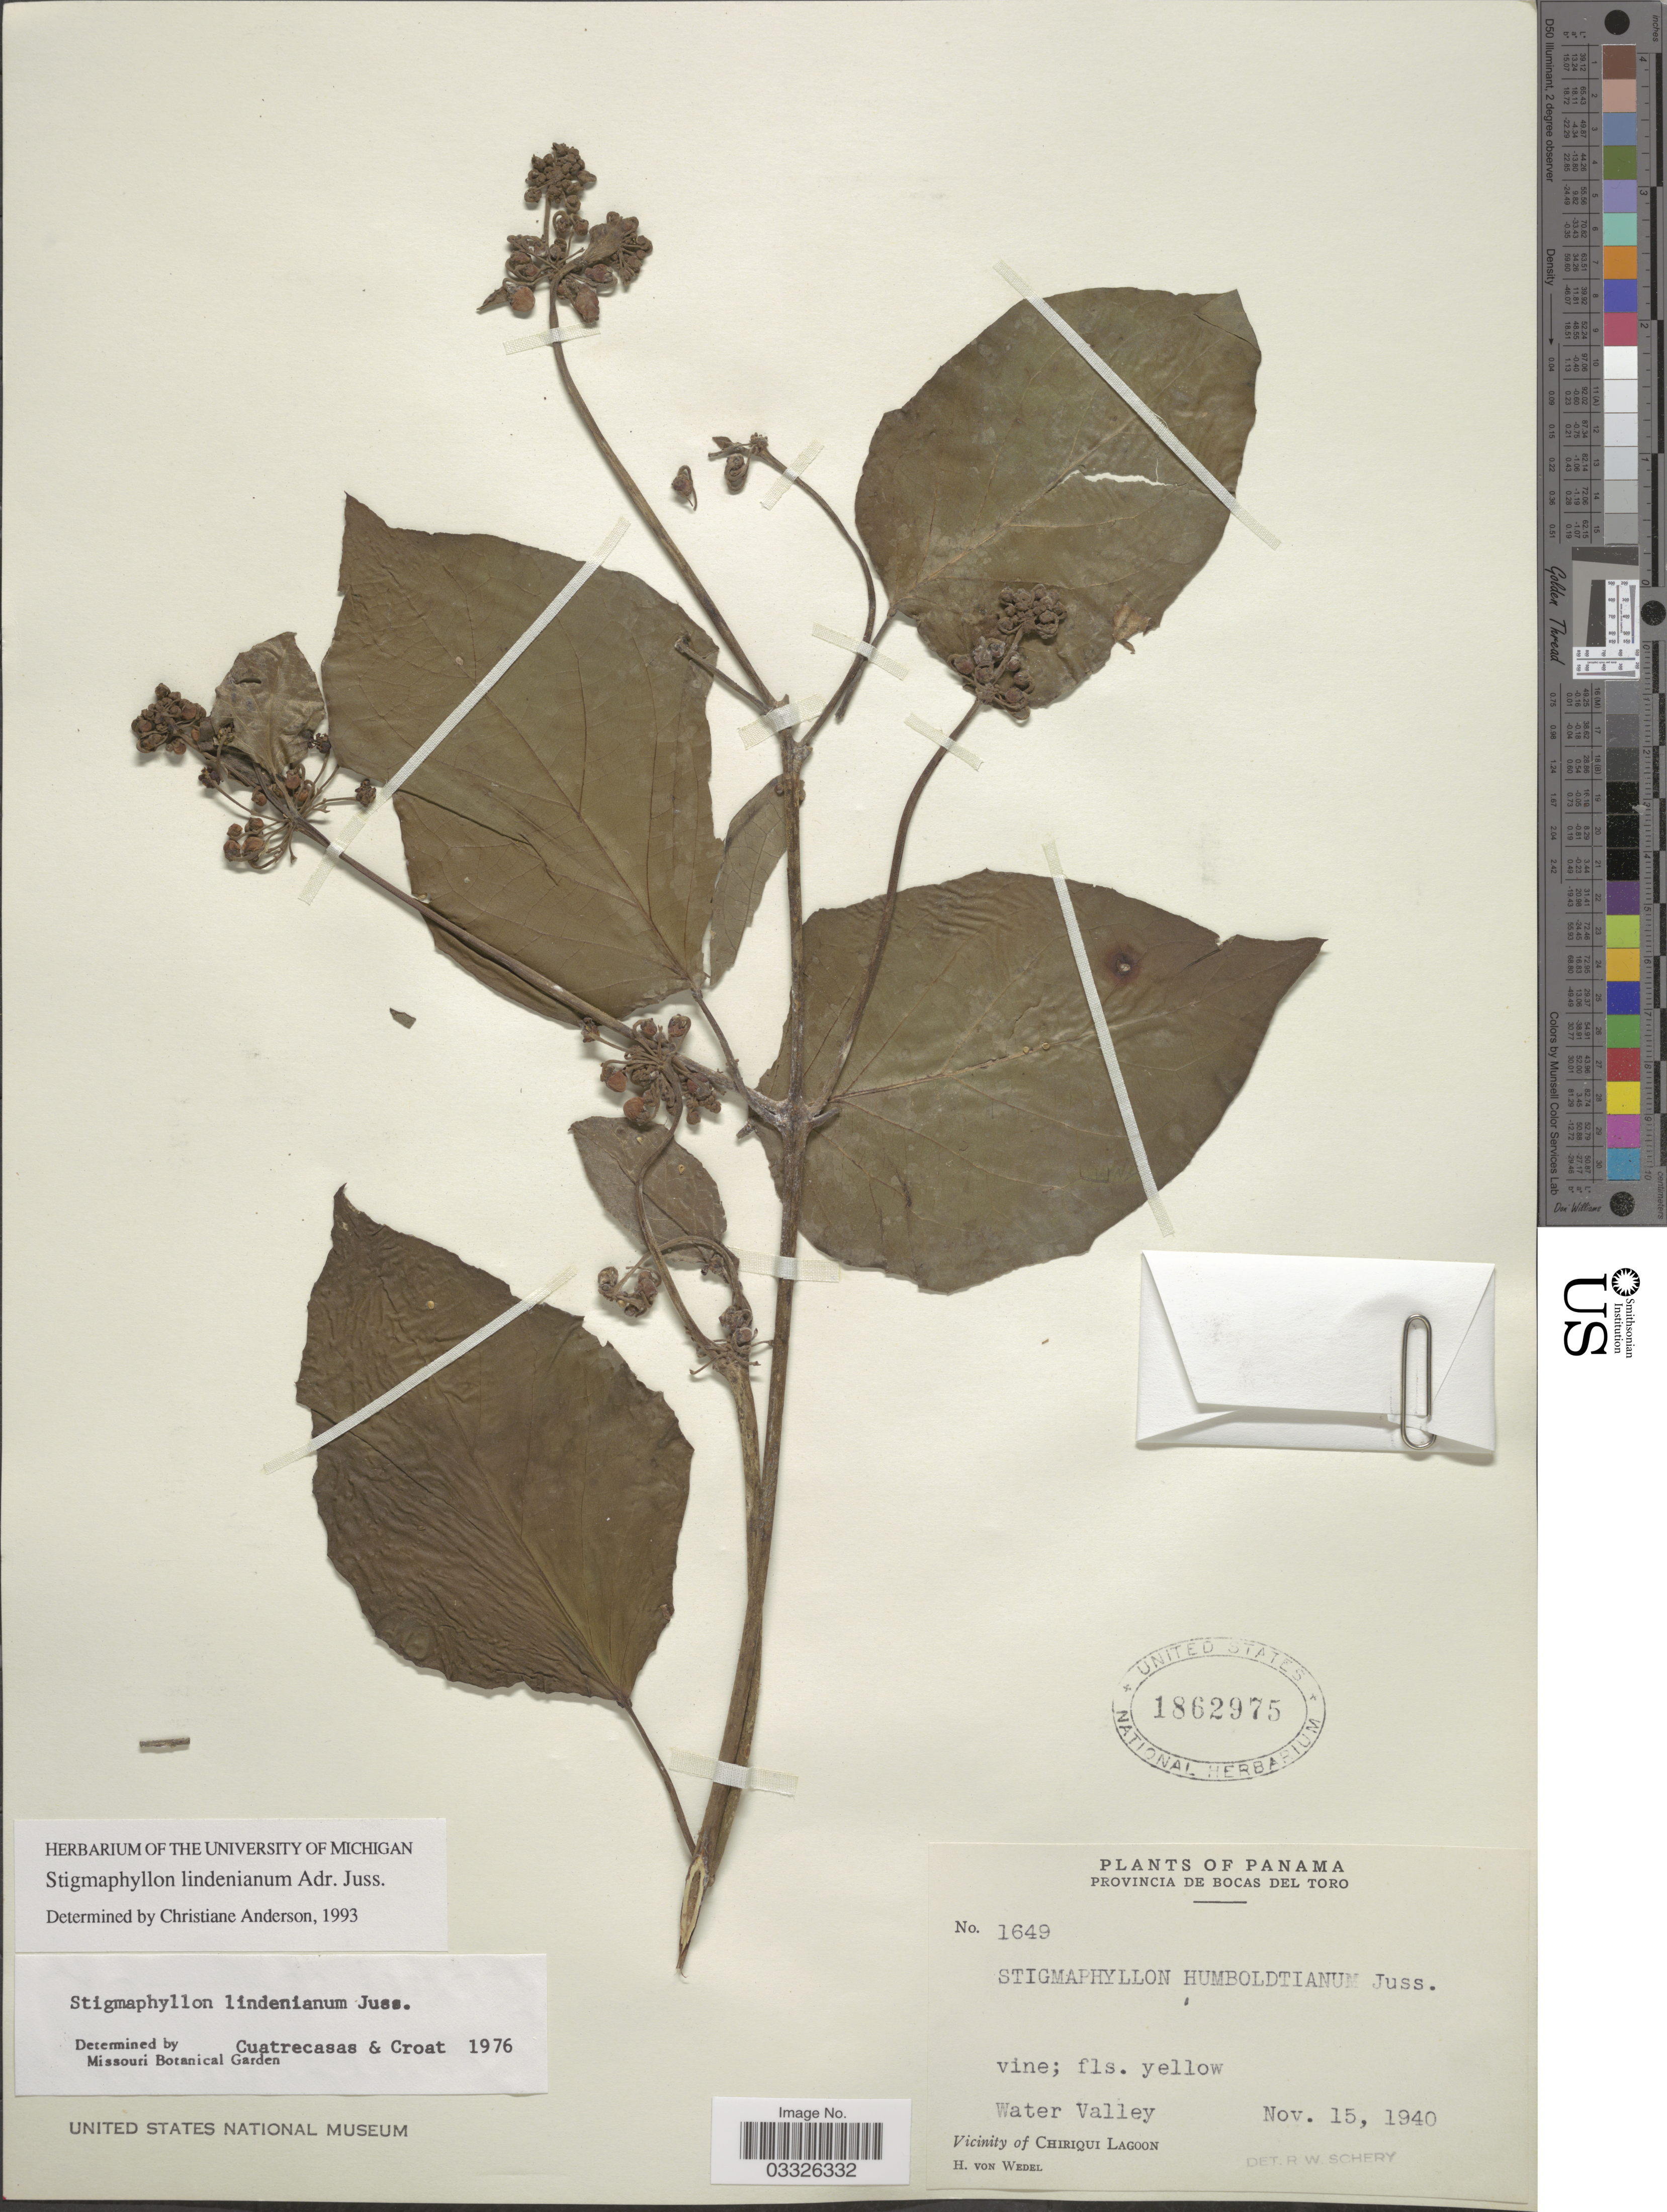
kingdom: Plantae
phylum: Tracheophyta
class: Magnoliopsida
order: Malpighiales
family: Malpighiaceae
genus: Stigmaphyllon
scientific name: Stigmaphyllon lindenianum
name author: A. Juss.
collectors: H. von Wedel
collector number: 1649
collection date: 1940-11-15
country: Panama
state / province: Bocas del Toro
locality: Water Valley. Vicinity of Chiriqui Lagoon.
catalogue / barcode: US 1862975